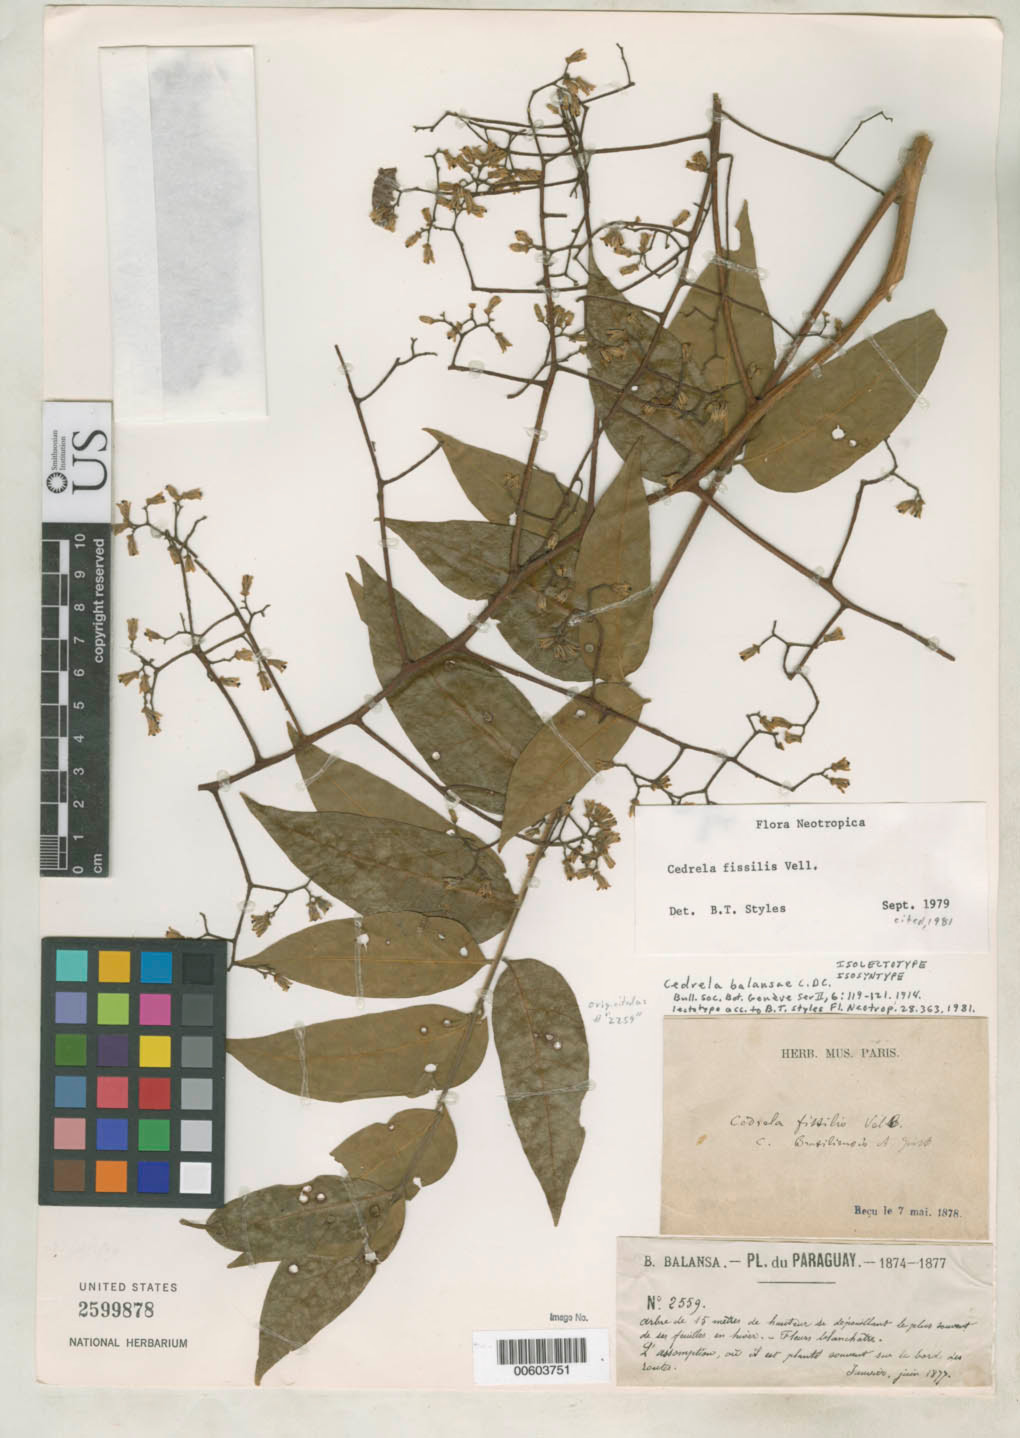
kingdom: Plantae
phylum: Tracheophyta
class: Magnoliopsida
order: Sapindales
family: Meliaceae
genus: Cedrela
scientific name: Cedrela balansae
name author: C. DC.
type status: Isosyntype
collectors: B. Balansa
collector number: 2559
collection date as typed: Jan 1877 to -- Jun 1877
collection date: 1877-01/1877-06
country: Paraguay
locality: L'Assamption, ou il est plante (sourvent) sur le bord des routes.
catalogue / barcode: US 2599878